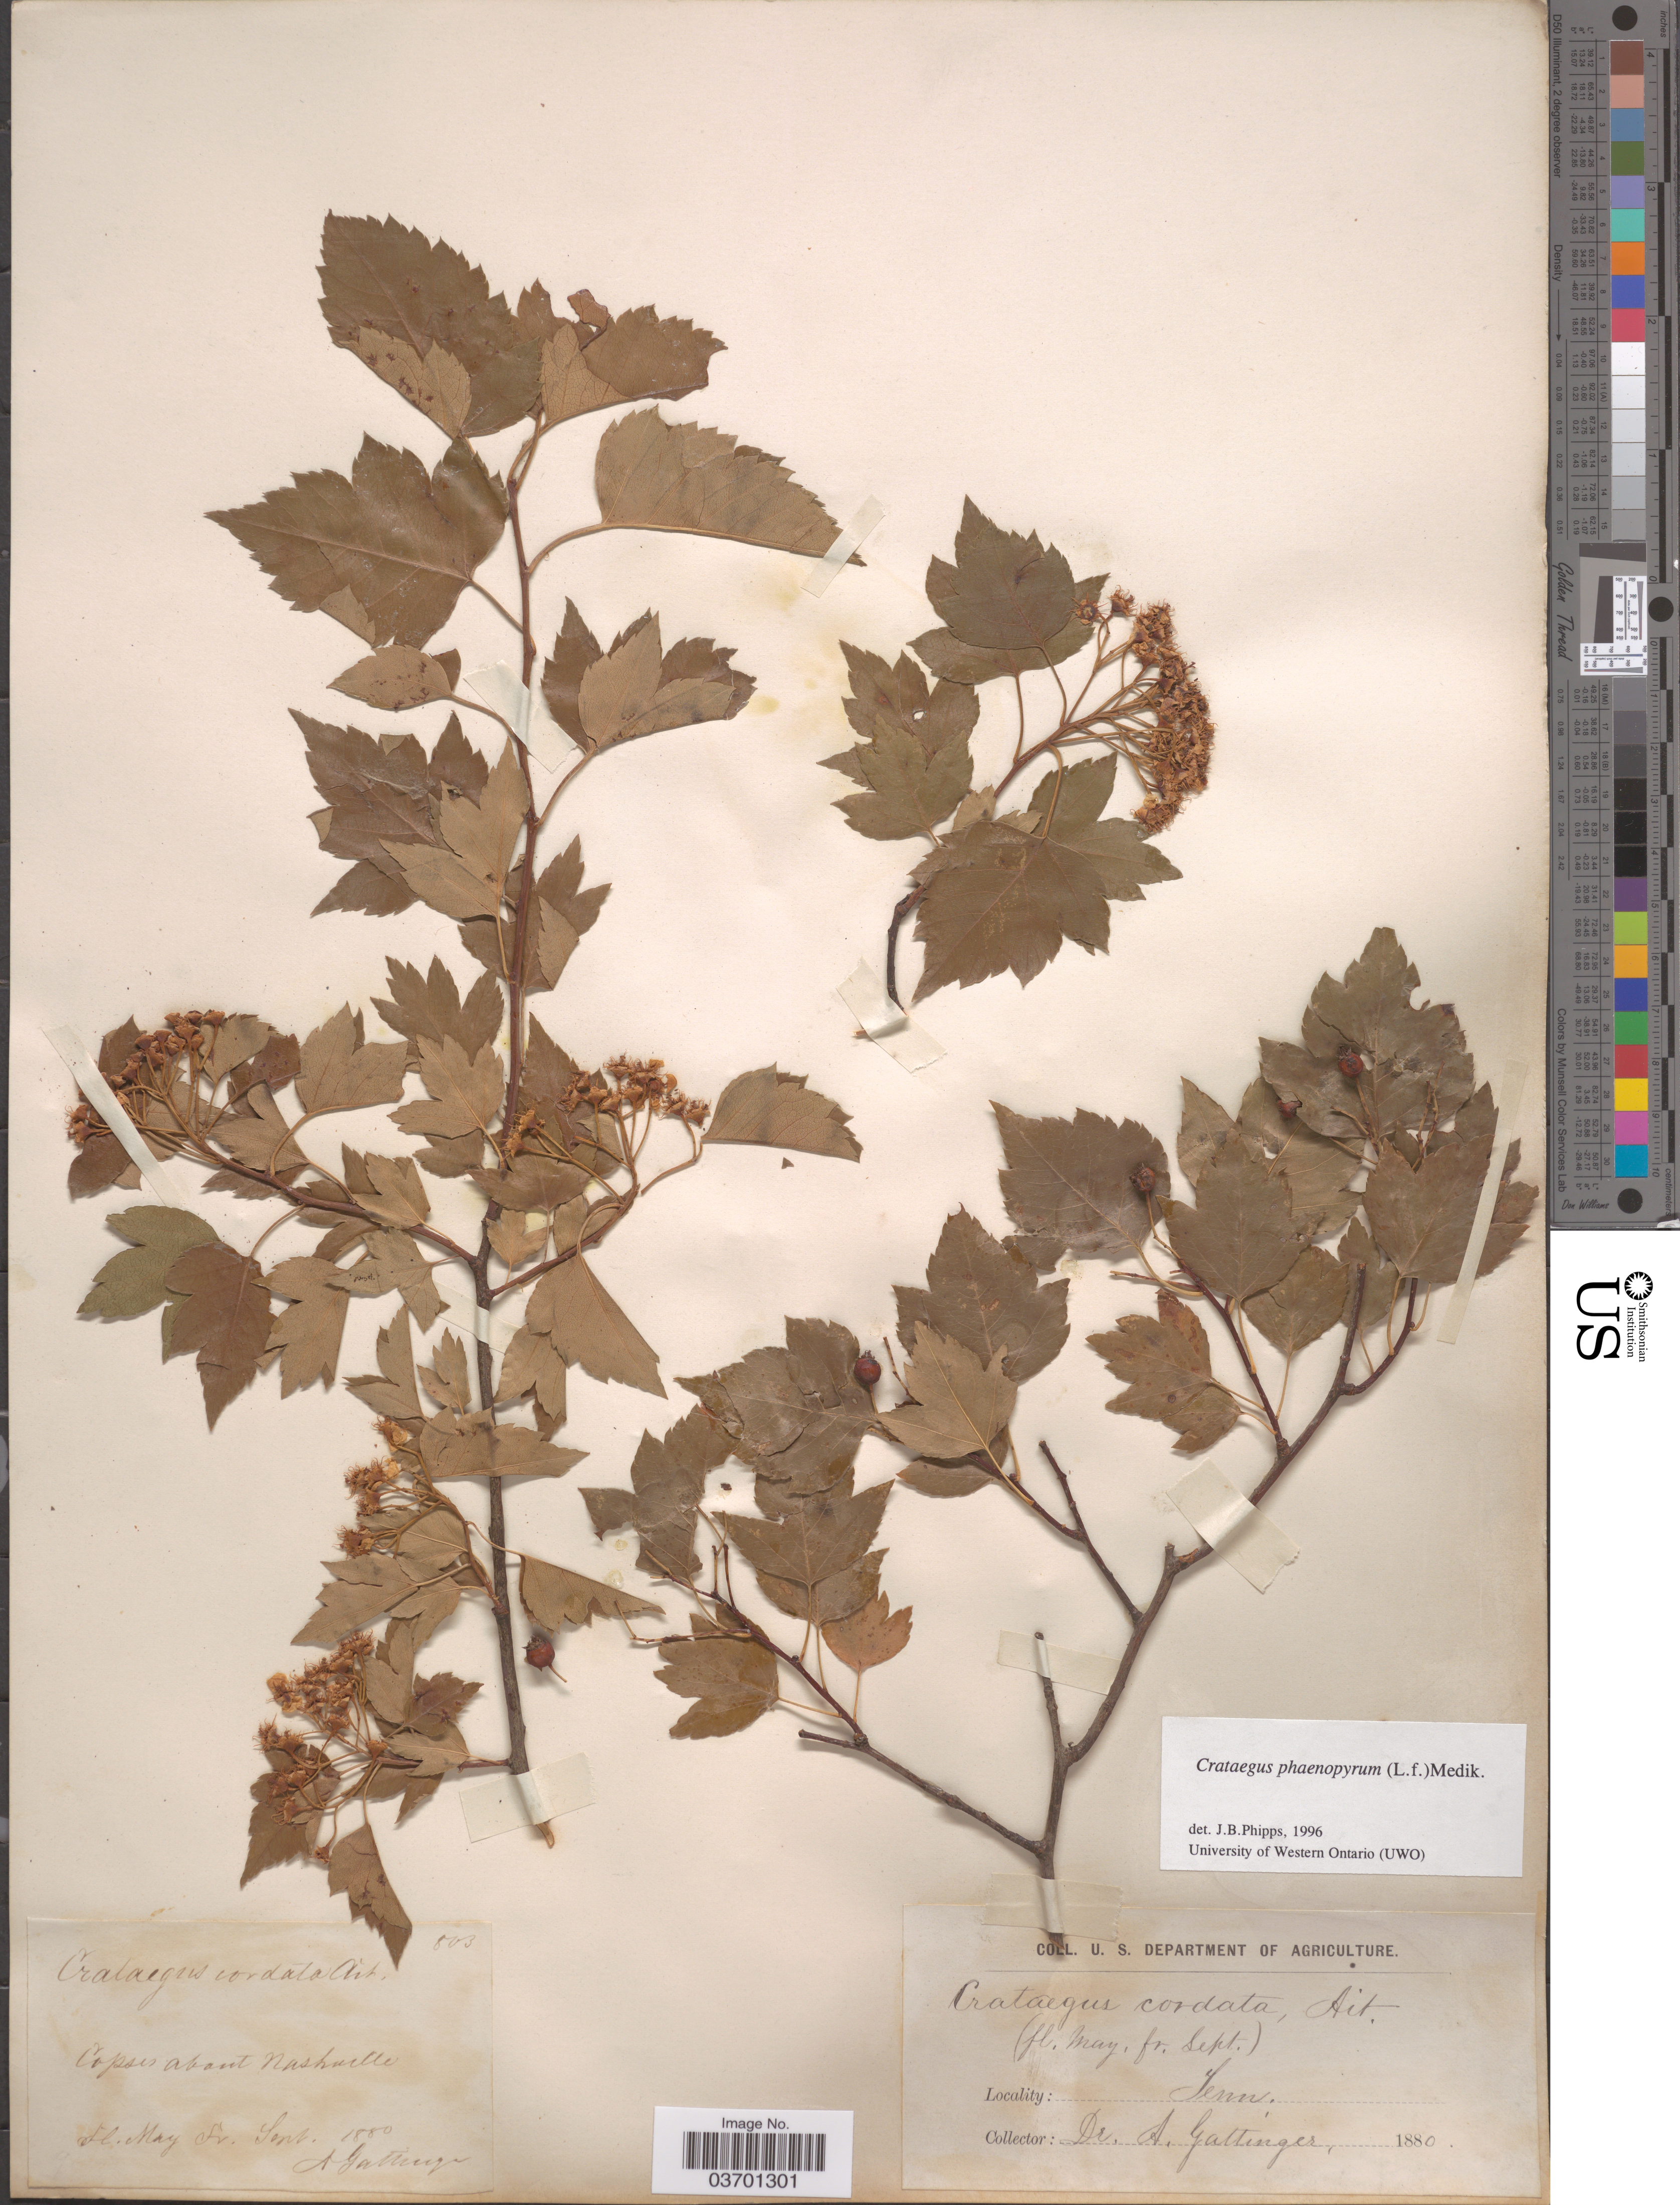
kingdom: Plantae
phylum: Tracheophyta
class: Magnoliopsida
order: Rosales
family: Rosaceae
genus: Crataegus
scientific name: Crataegus phaenopyrum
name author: (L. f.) Medik.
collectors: A. Gattinger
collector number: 503*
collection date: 1880-05/1880-09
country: United States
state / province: Tennessee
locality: Copses about Nashville.